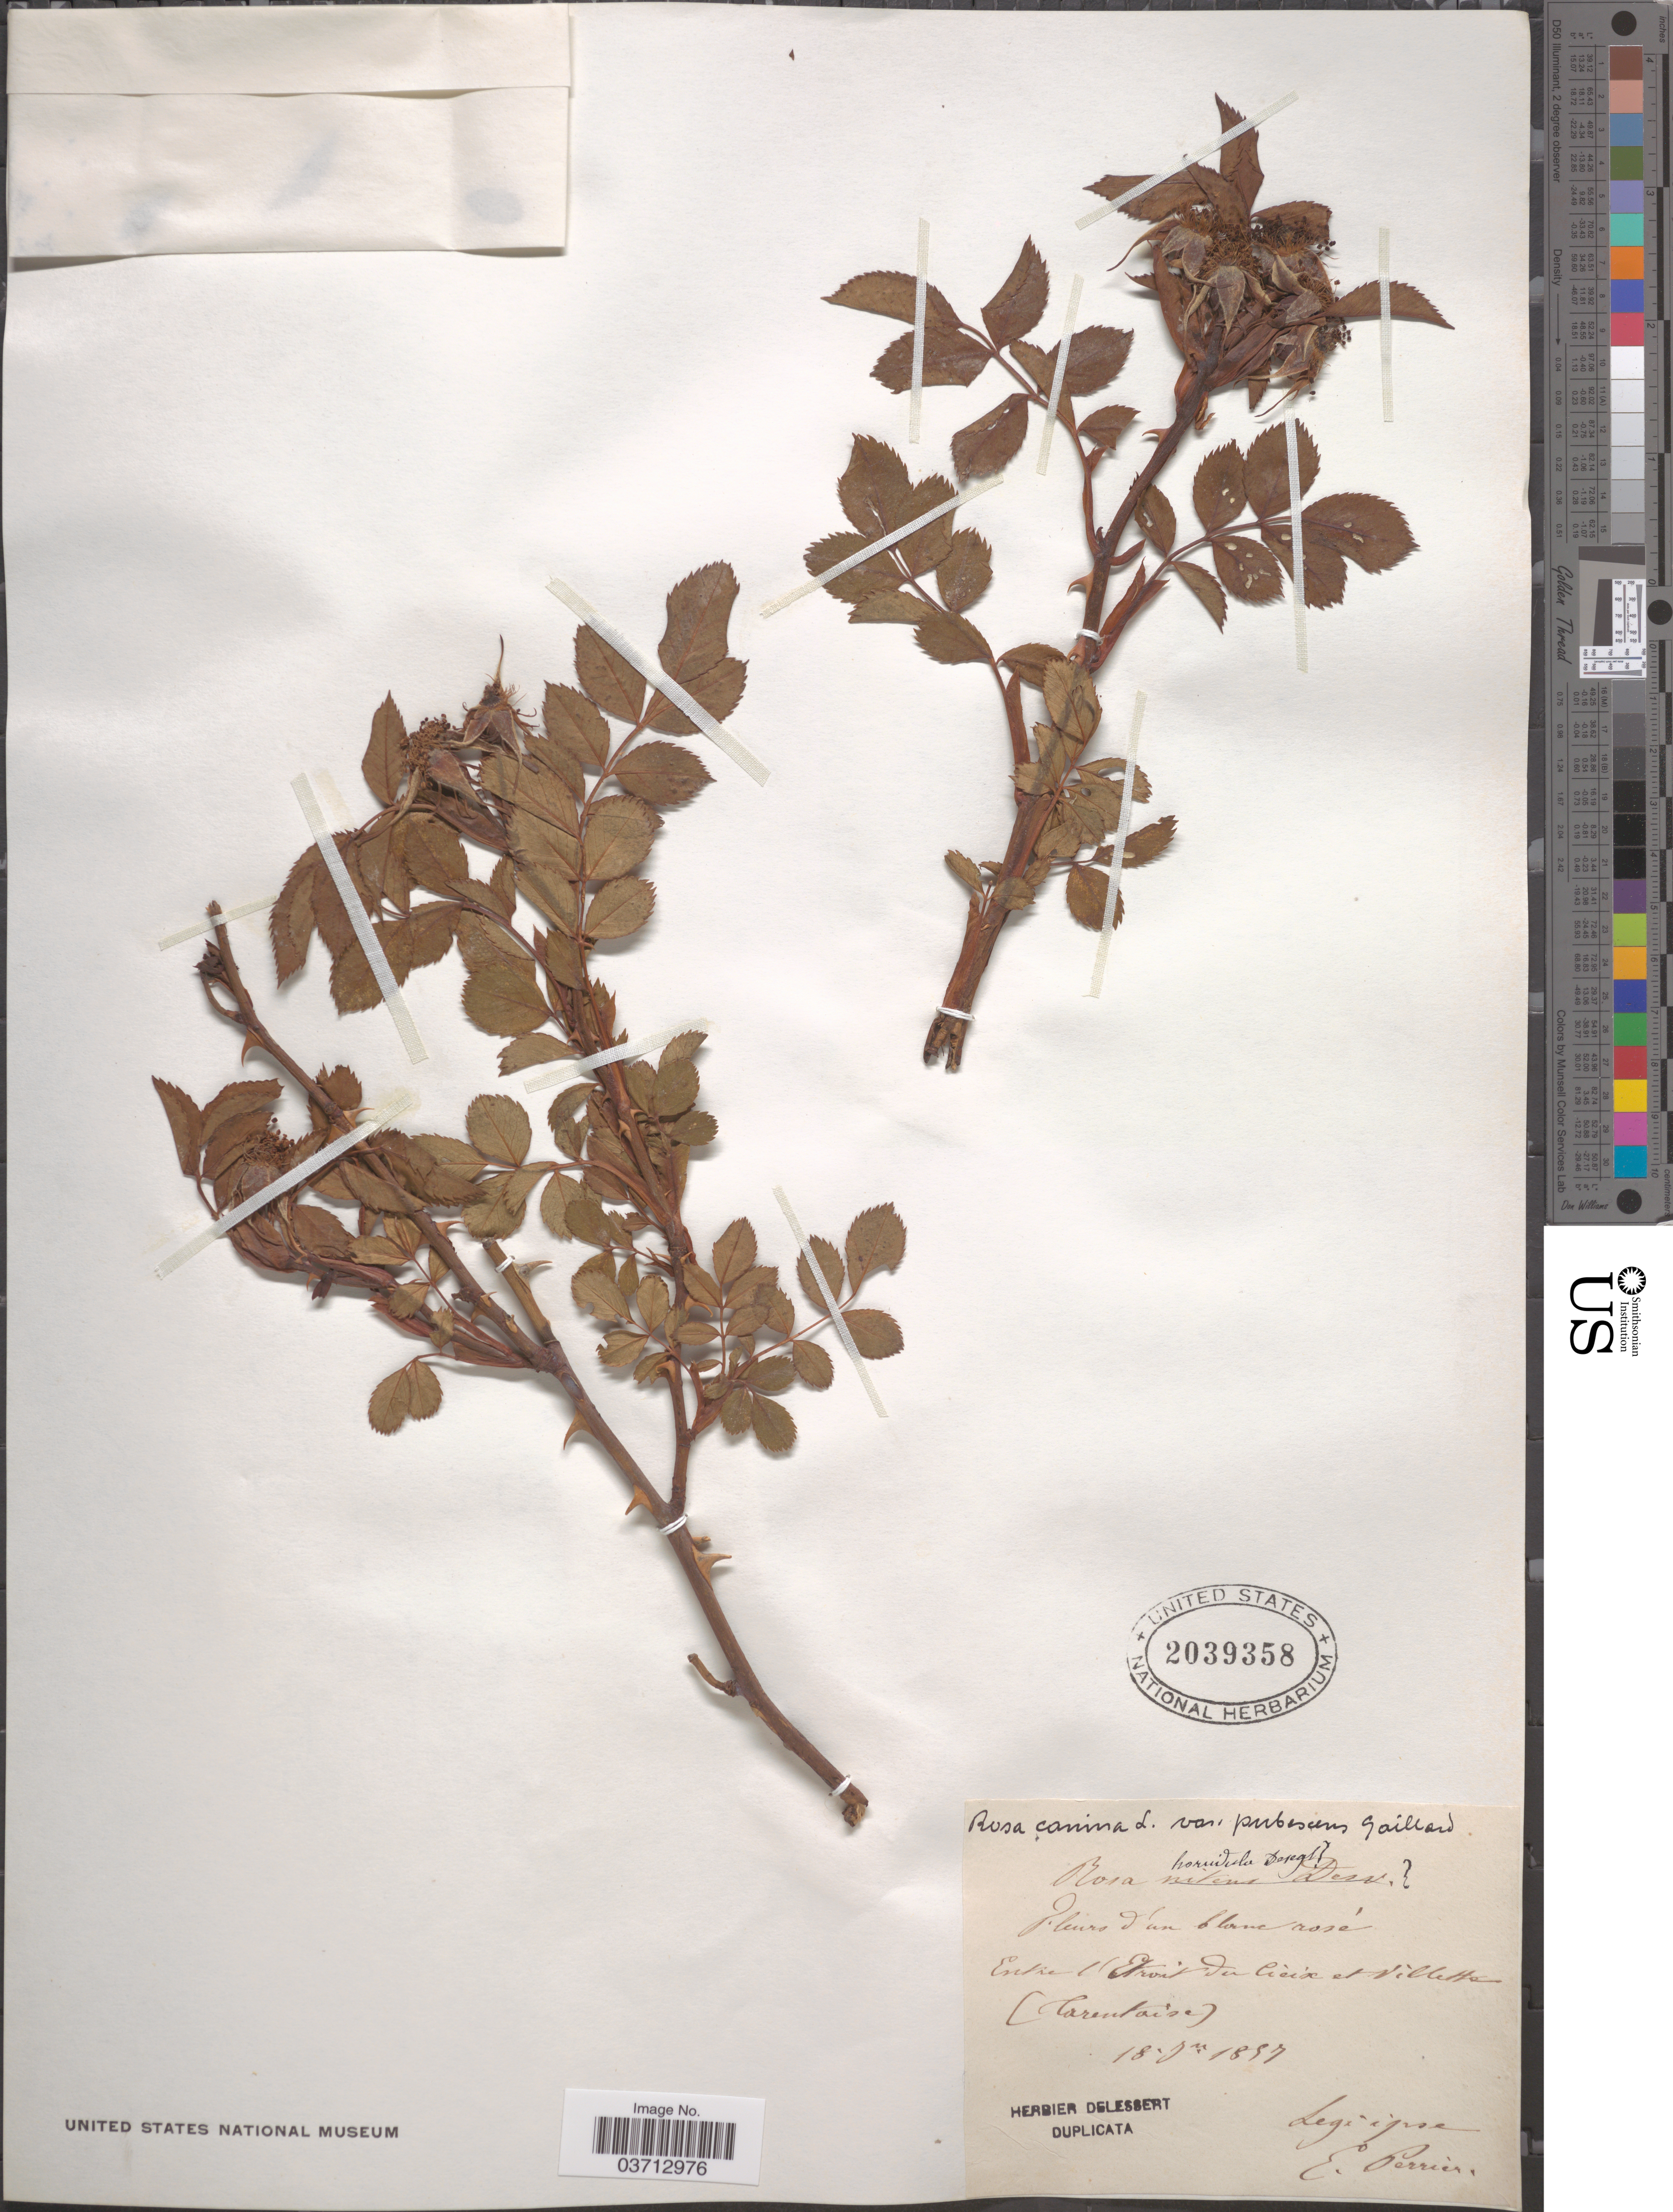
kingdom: Plantae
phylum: Tracheophyta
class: Magnoliopsida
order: Rosales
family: Rosaceae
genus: Rosa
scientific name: Rosa canina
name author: L.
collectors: E. Perrier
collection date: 1897-06-18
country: France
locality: Entre l'Etront du Cisix [interpreted] et Villette (Tarentaise).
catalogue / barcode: US 2039358